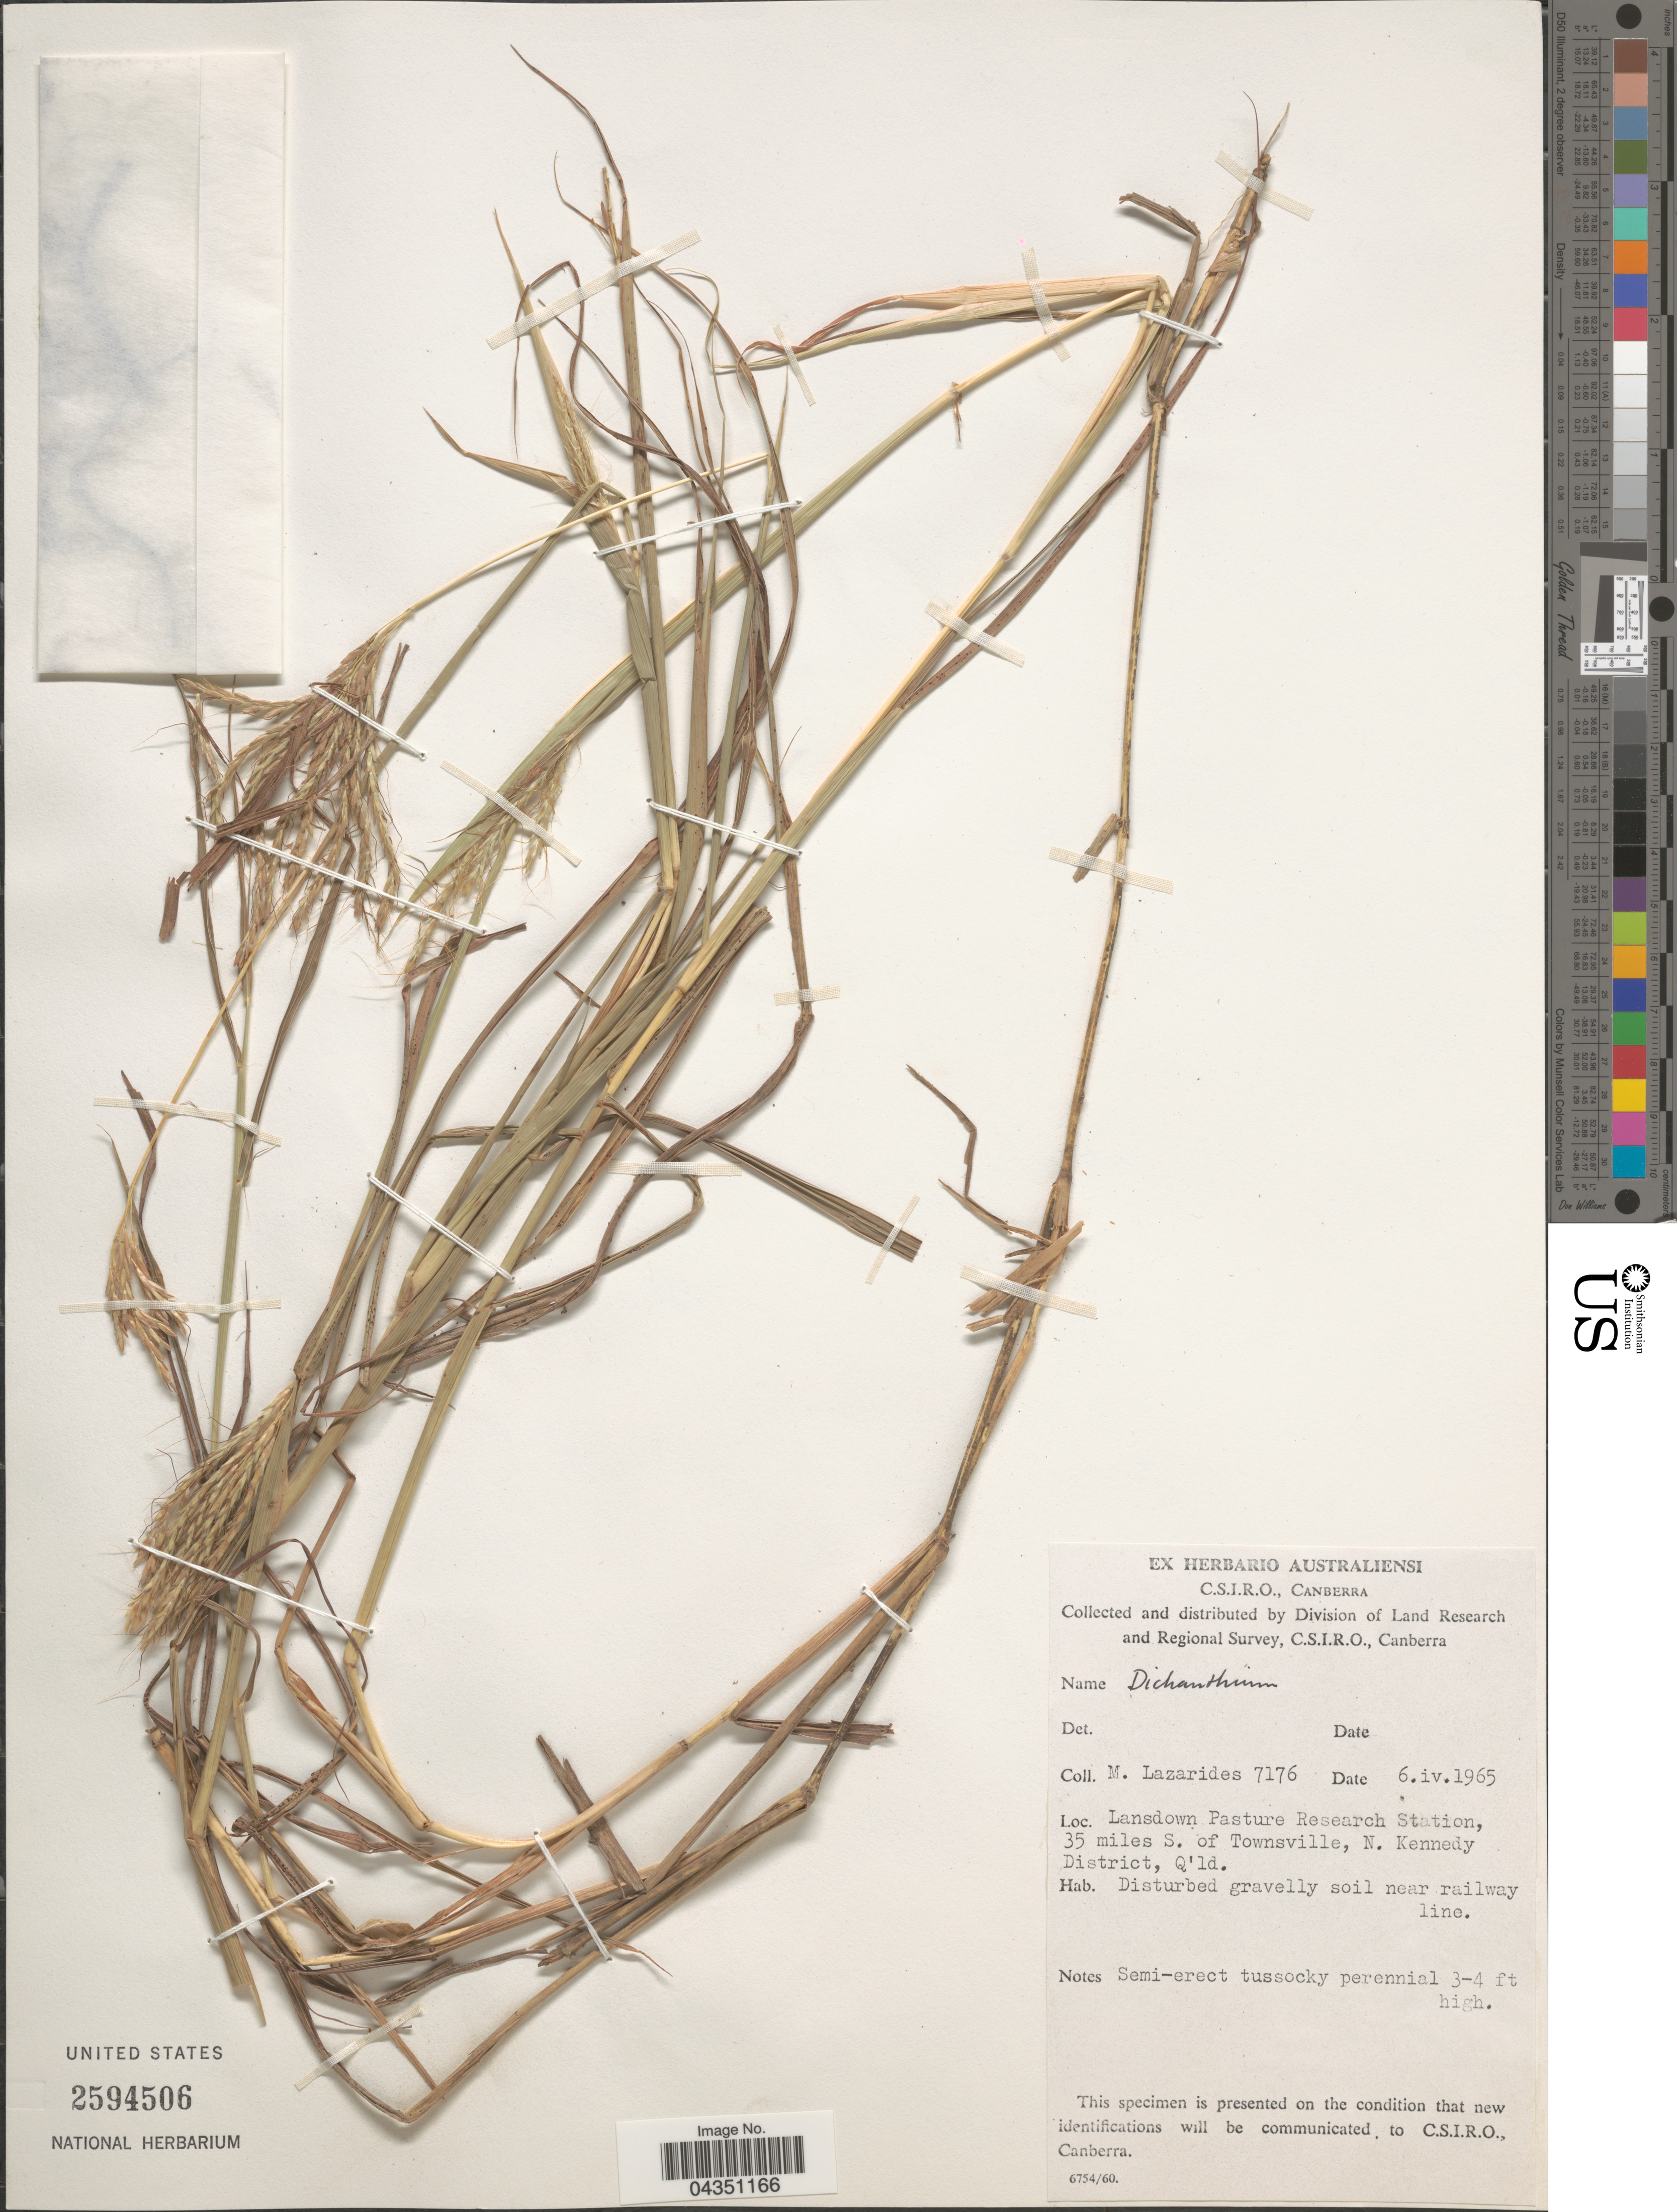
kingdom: Plantae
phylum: Tracheophyta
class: Liliopsida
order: Poales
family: Poaceae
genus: Dichanthium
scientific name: Dichanthium sp.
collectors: M. Lazarides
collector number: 7176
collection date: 1965-04-06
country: Australia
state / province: Queensland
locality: Division of Land Research and Regional Survey. Lansdown Pasture Research Station, 35 miles S. of Townsville, N. Kennedy District, Q'ld.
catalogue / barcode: US 2594506